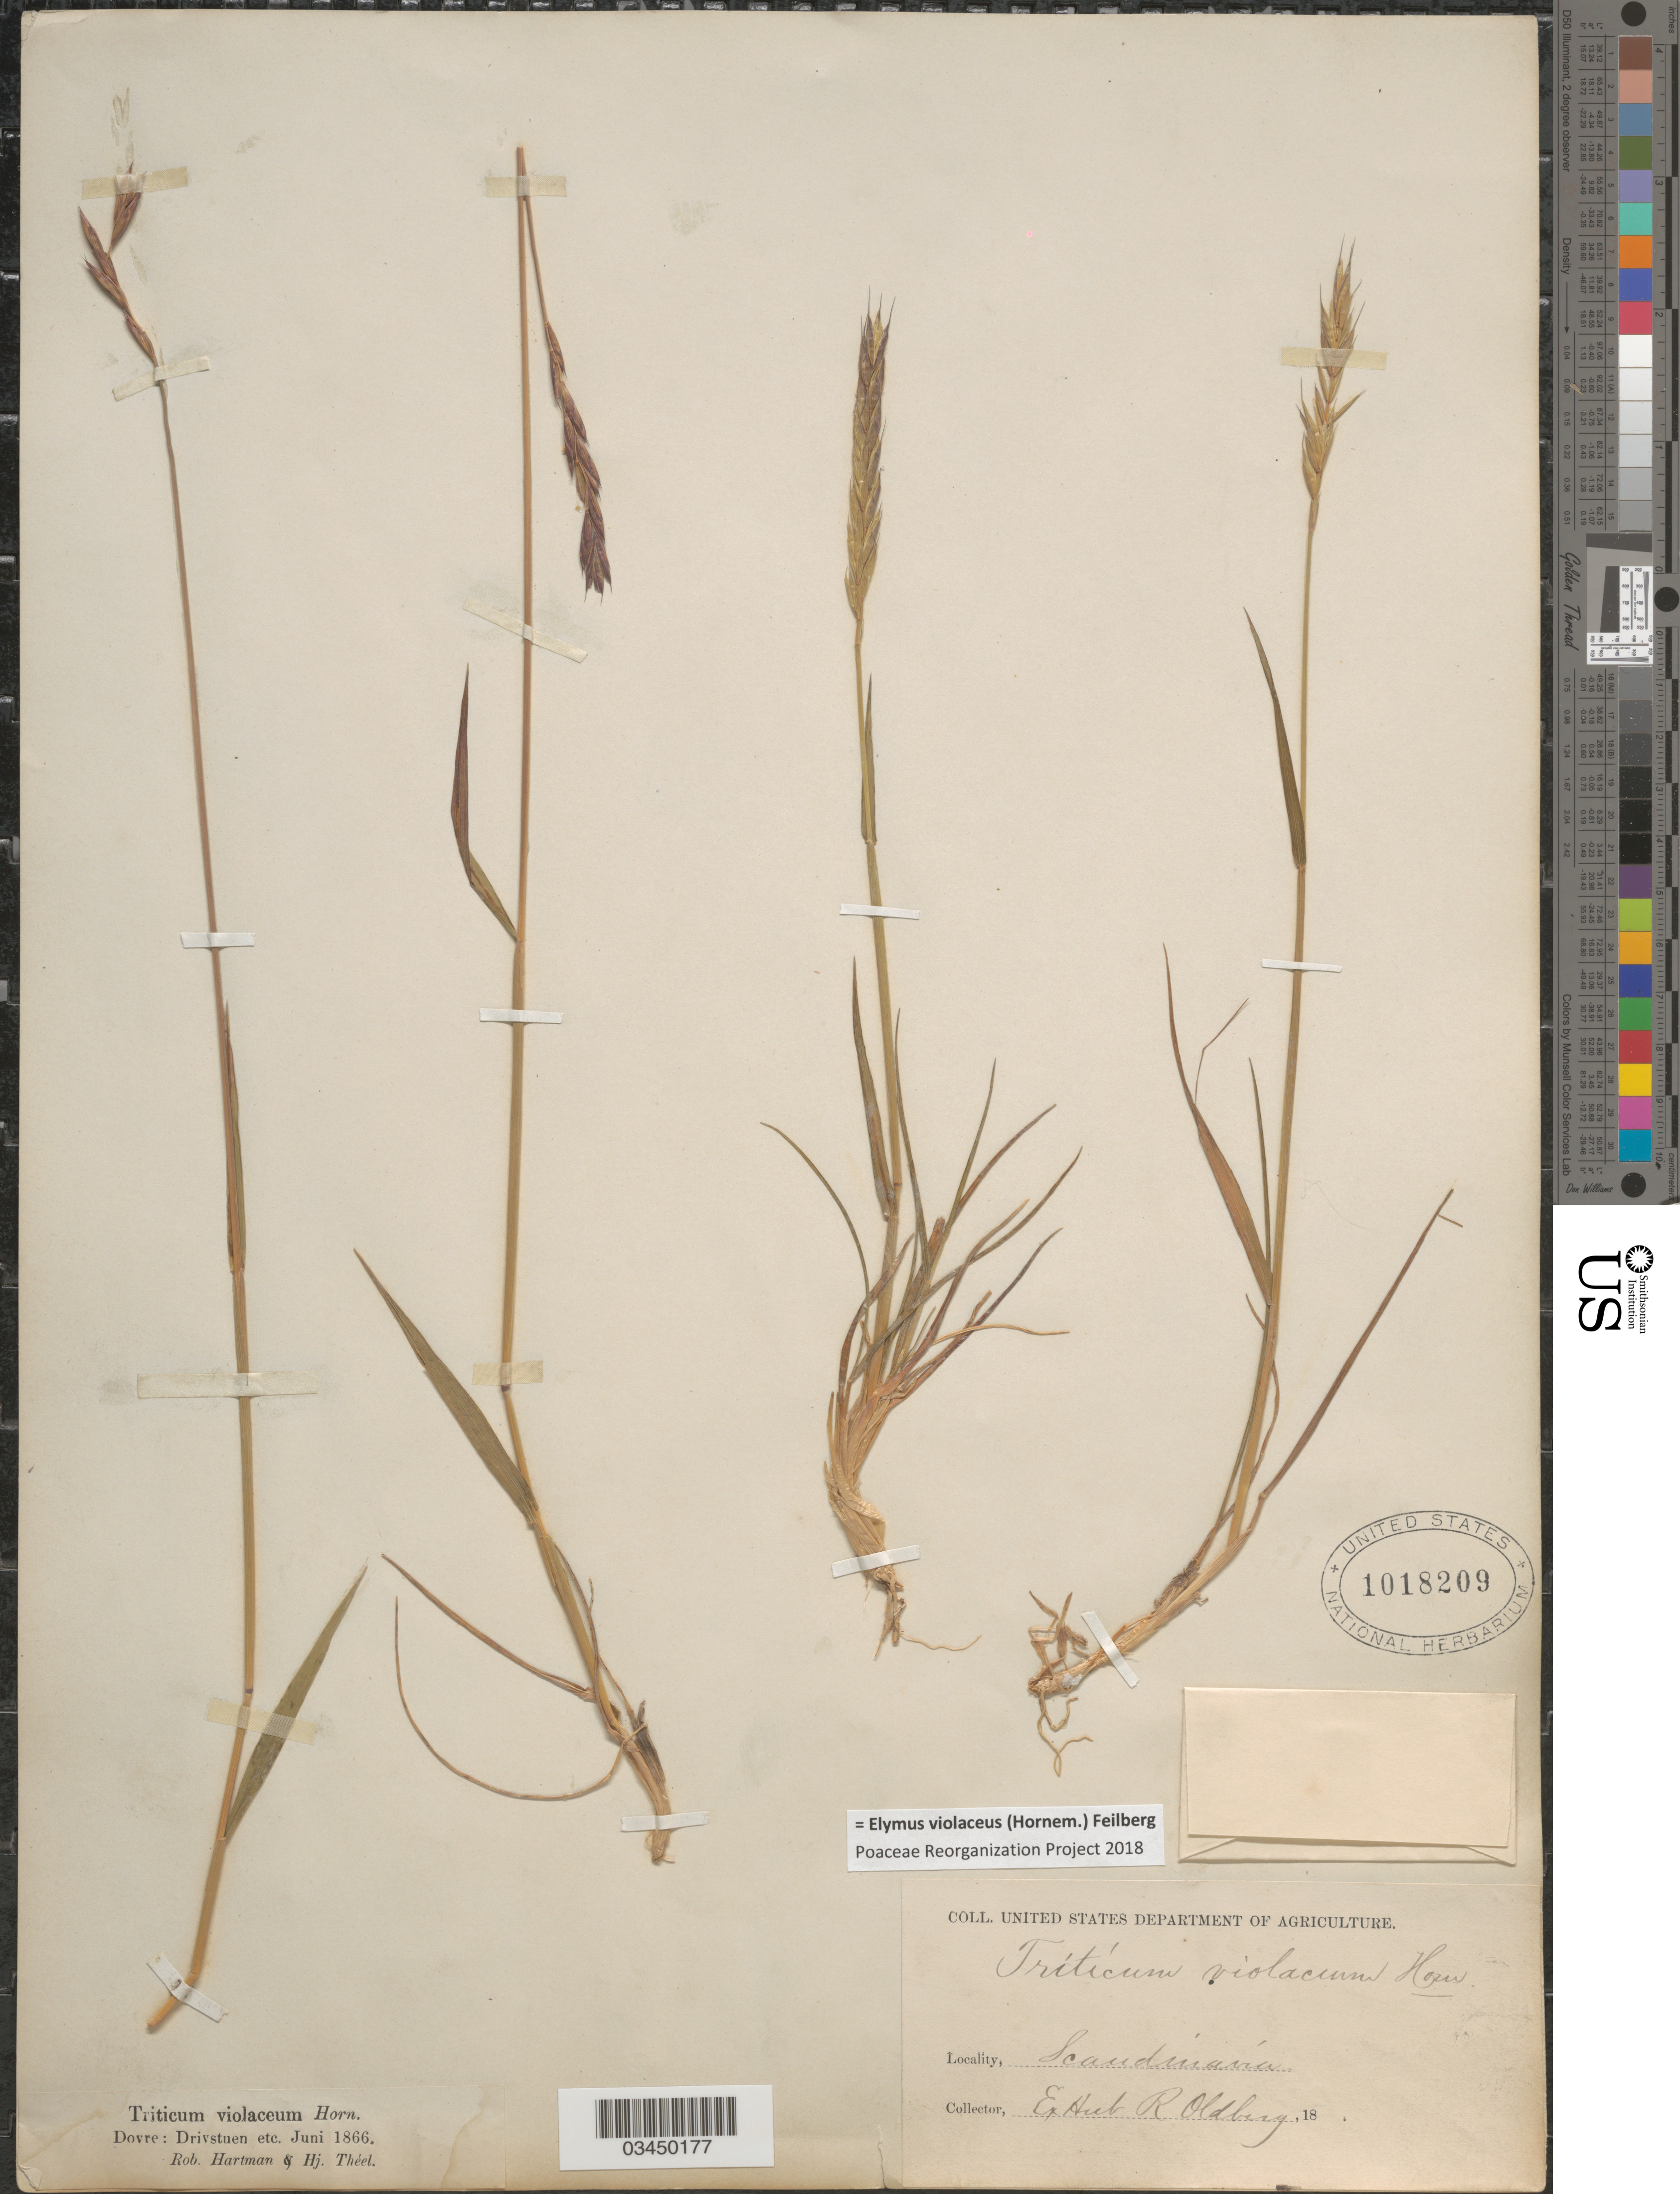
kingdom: Plantae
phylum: Tracheophyta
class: Liliopsida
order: Poales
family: Poaceae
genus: Elymus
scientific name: Elymus violaceus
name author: (Hornem.) Feilberg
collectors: R. W. Hartman & H. Théel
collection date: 1866-06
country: Norway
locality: Dovre: Drivstuen etc. Scandinavia.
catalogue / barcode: US 1018209